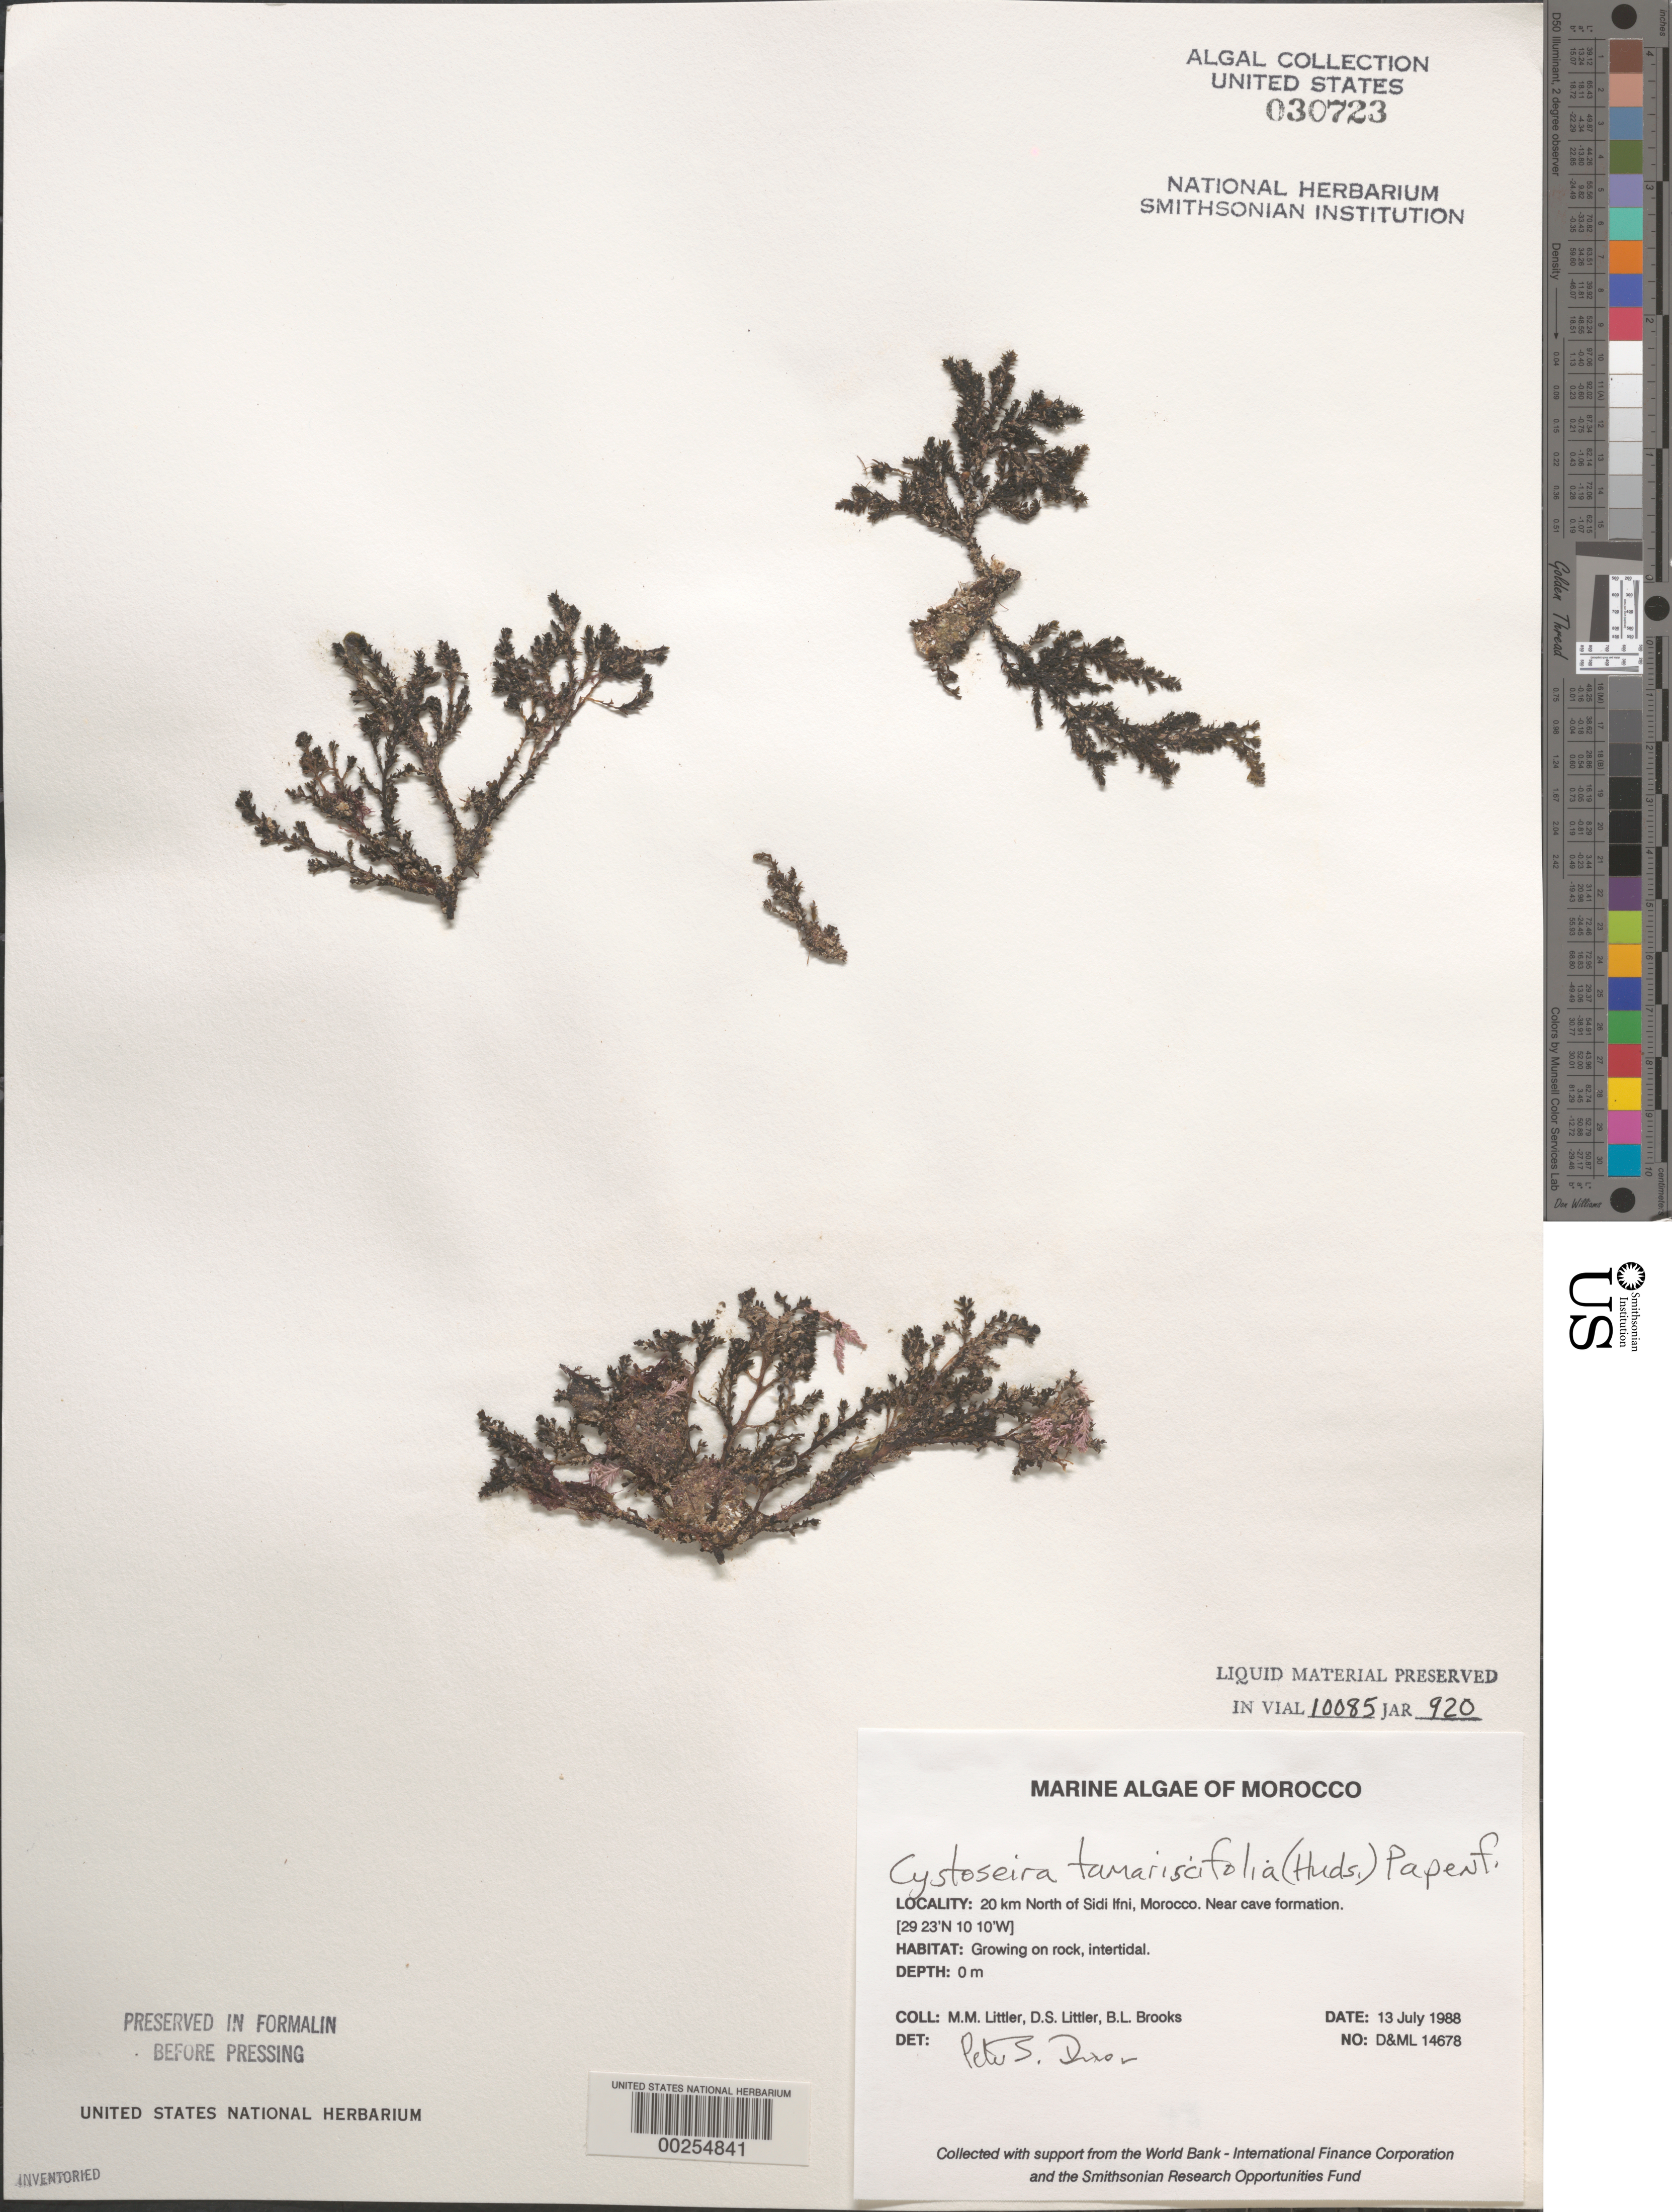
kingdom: Chromista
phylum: Ochrophyta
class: Phaeophyceae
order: Fucales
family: Sargassaceae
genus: Cystoseira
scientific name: Cystoseira tamariscifolia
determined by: Dixon, P. S.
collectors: M. M. Littler, D. S. Littler & B. Brooks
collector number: D&ML 14678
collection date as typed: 13 Jul 1988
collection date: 1988-07-13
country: Morocco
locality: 20 km north of Sidi Ifni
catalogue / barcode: US 30723